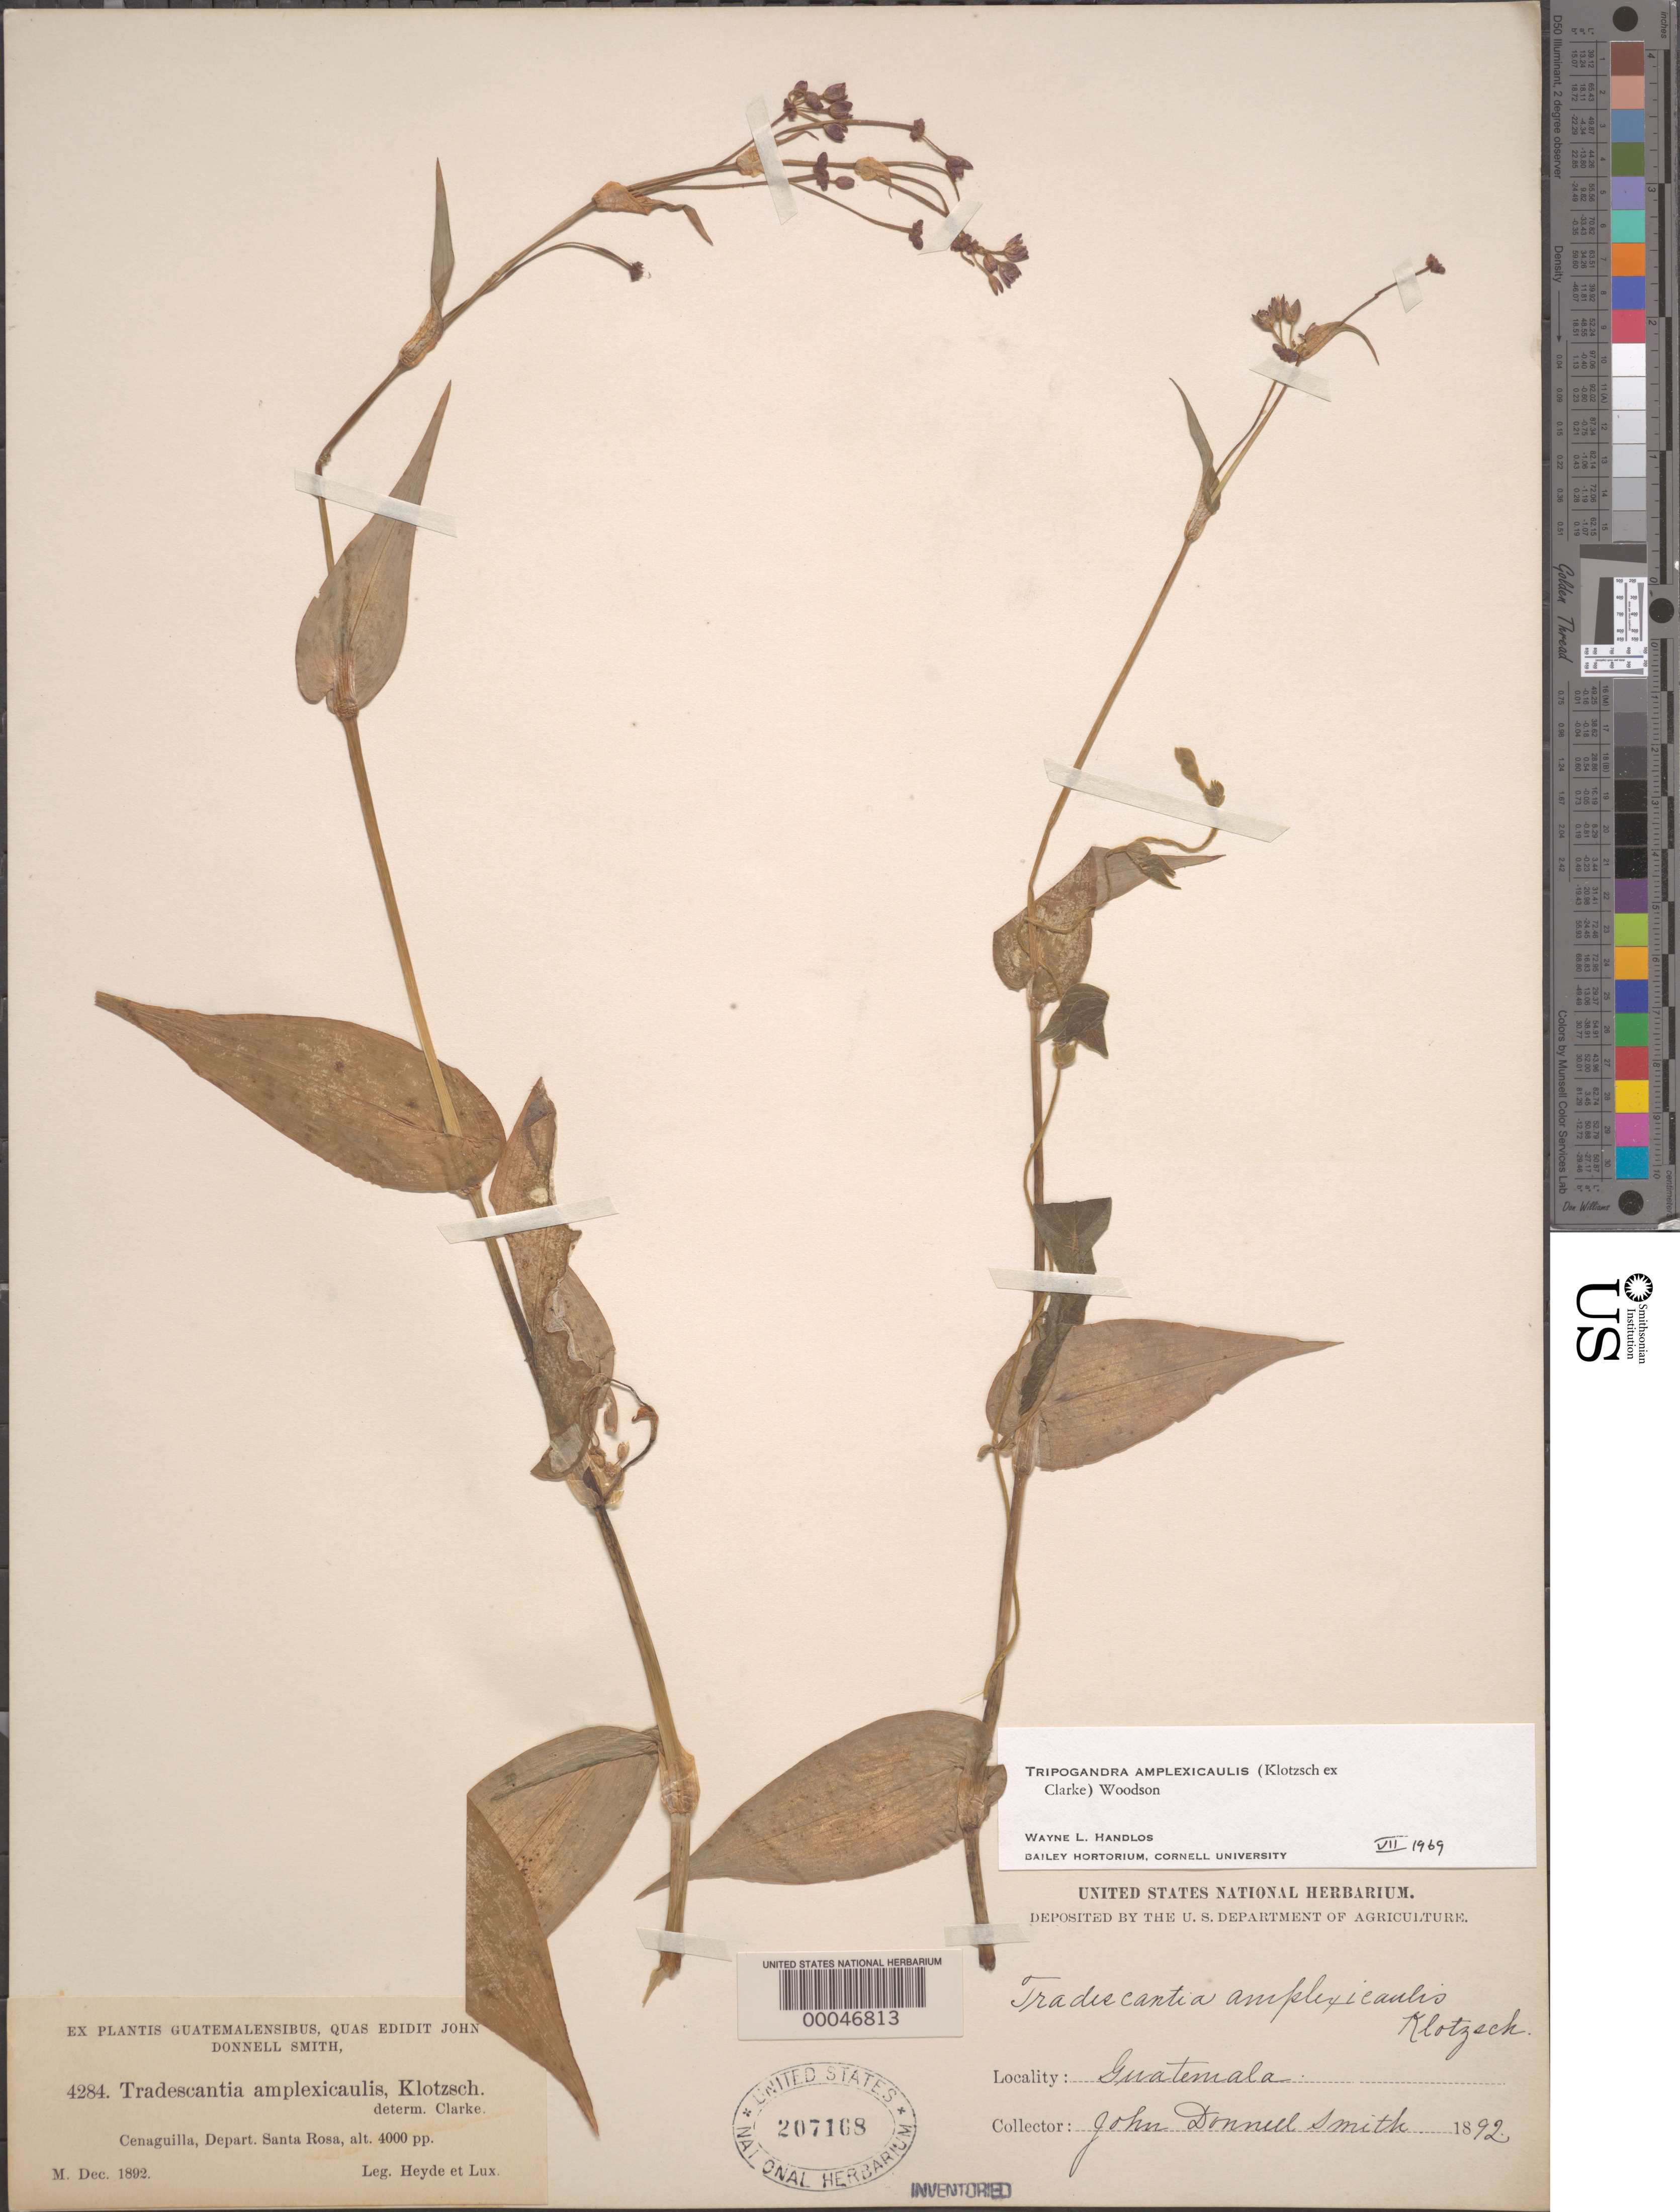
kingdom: Plantae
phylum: Tracheophyta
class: Liliopsida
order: Commelinales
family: Commelinaceae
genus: Tripogandra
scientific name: Tripogandra amplexicaulis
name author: (Klotzsch ex C.B. Clarke) Woodson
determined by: Handlos, W. L.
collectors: J. Donnell Smith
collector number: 4284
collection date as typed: Dec 1892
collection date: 1892-12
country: Guatemala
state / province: Santa Rosa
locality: Cenaguilla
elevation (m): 1220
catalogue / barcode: US 207168